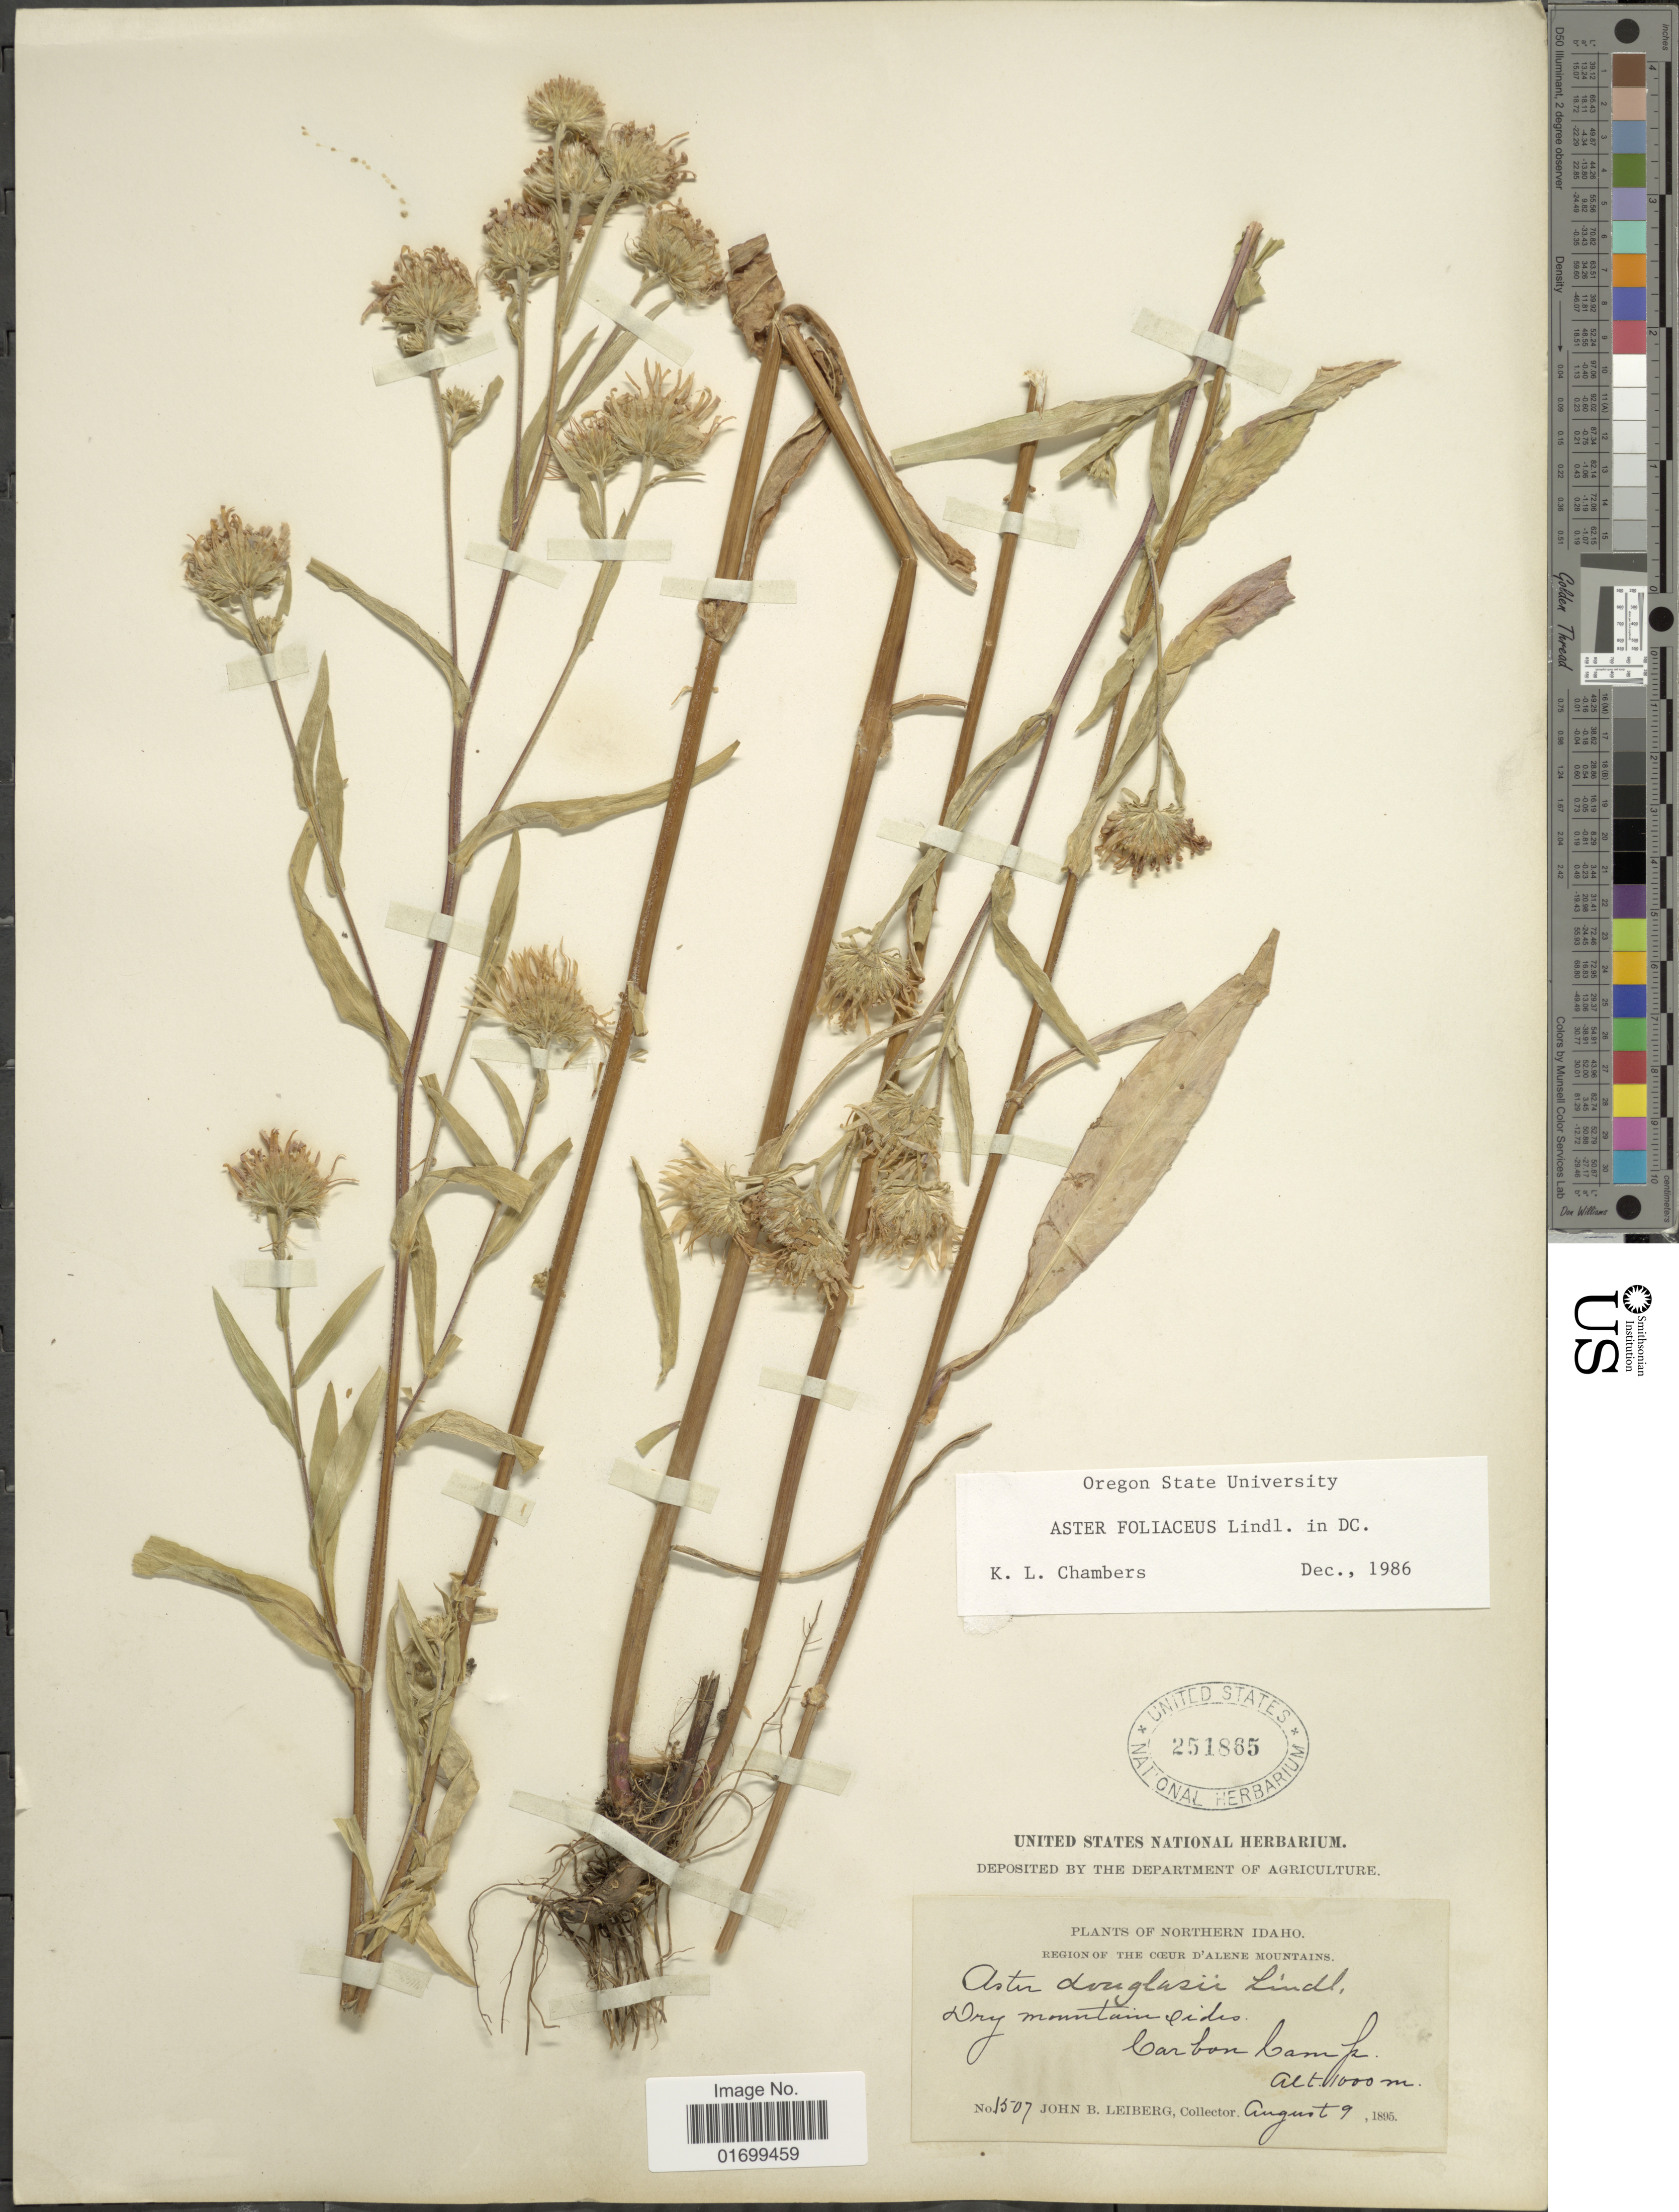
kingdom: Plantae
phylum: Tracheophyta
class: Magnoliopsida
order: Asterales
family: Asteraceae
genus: Symphyotrichum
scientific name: Symphyotrichum foliaceum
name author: (Lindl. ex DC.) G.L. Nesom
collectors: J. B. Leiberg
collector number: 1507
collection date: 1895-08-09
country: United States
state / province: Idaho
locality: Region of the Coeur D'Alene Mountains, dry mountainsides, Carbon bank.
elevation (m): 1000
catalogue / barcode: US 251865